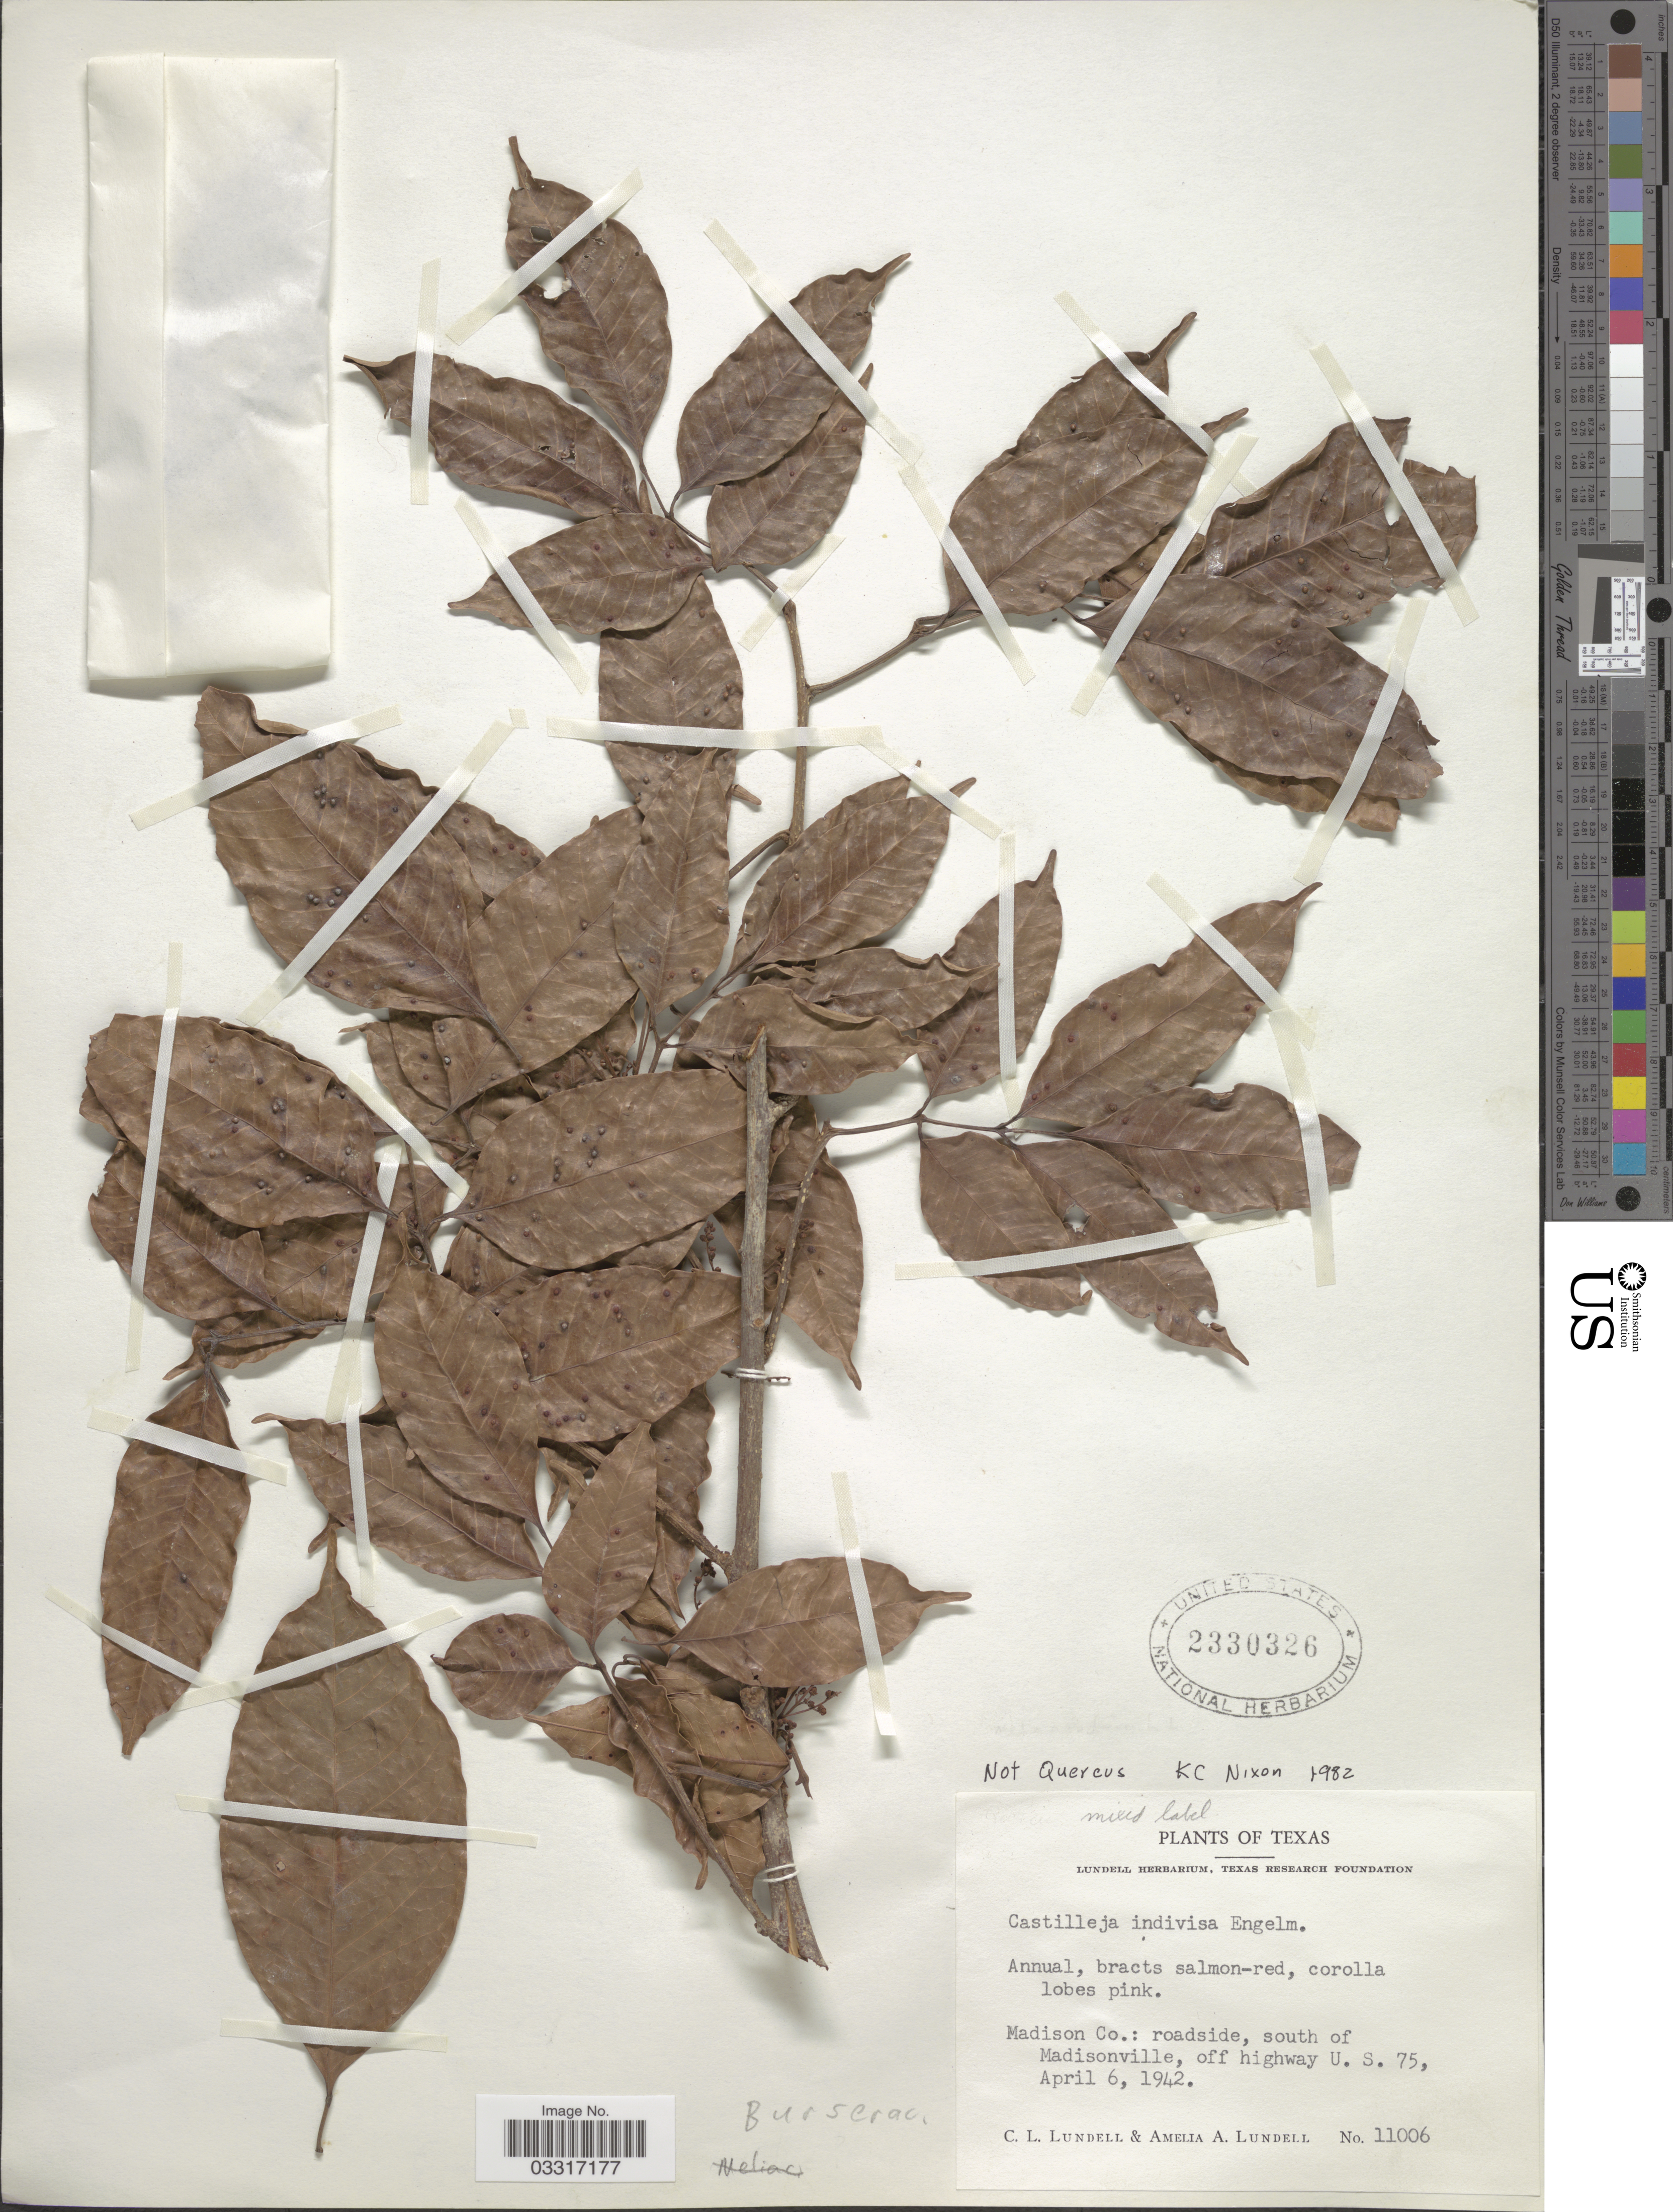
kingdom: Plantae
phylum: Tracheophyta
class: Magnoliopsida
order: Sapindales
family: Burseraceae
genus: Protium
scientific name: Protium sp.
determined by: Mitchell, J. D.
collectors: C. L. Lundell & A. A. Lundell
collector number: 11006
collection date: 1942-04-06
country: United States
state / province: Texas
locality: Madison Co.: roadside, south of Madisonville, off highway U. S. 75.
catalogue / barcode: US 2330326